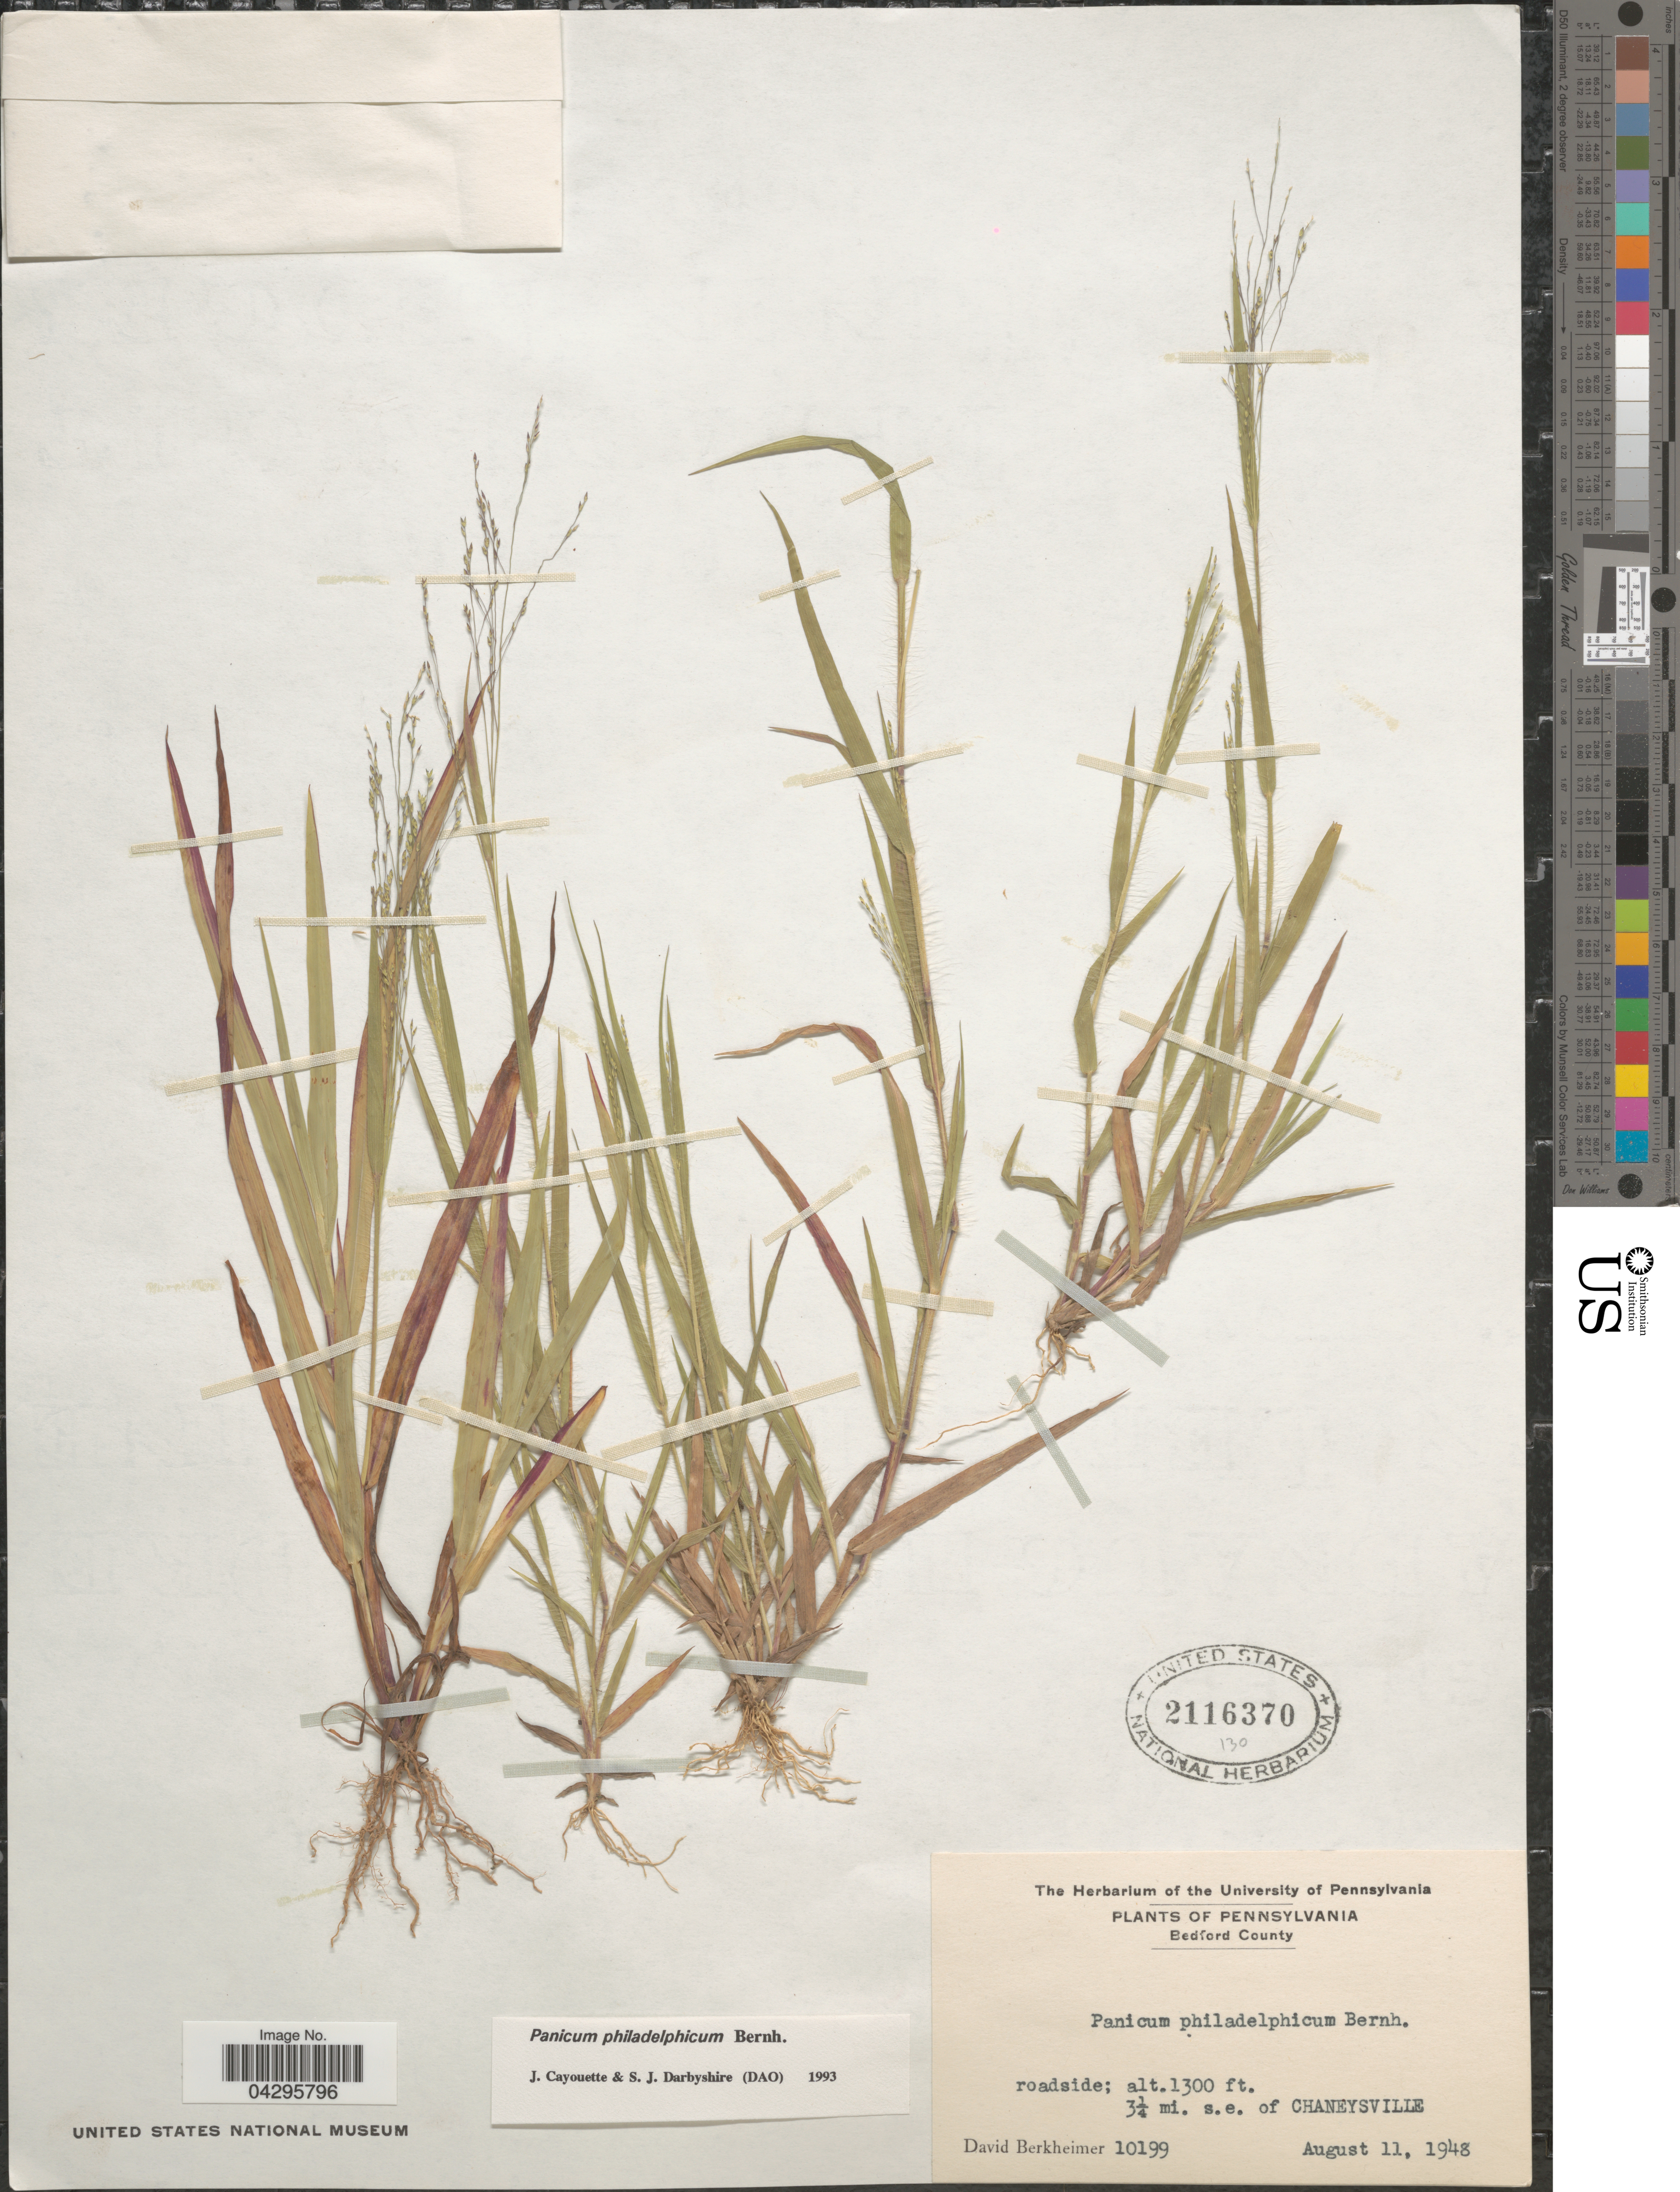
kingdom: Plantae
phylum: Tracheophyta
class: Liliopsida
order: Poales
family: Poaceae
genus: Panicum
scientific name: Panicum philadelphicum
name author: Bernh. ex Trin.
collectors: D. Berkheimer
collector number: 10199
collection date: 1948-08-11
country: United States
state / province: Pennsylvania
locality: Bedford County. Roadside; 3¼ mi. s.e. of Chaneysville.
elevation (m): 396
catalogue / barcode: US 2116370